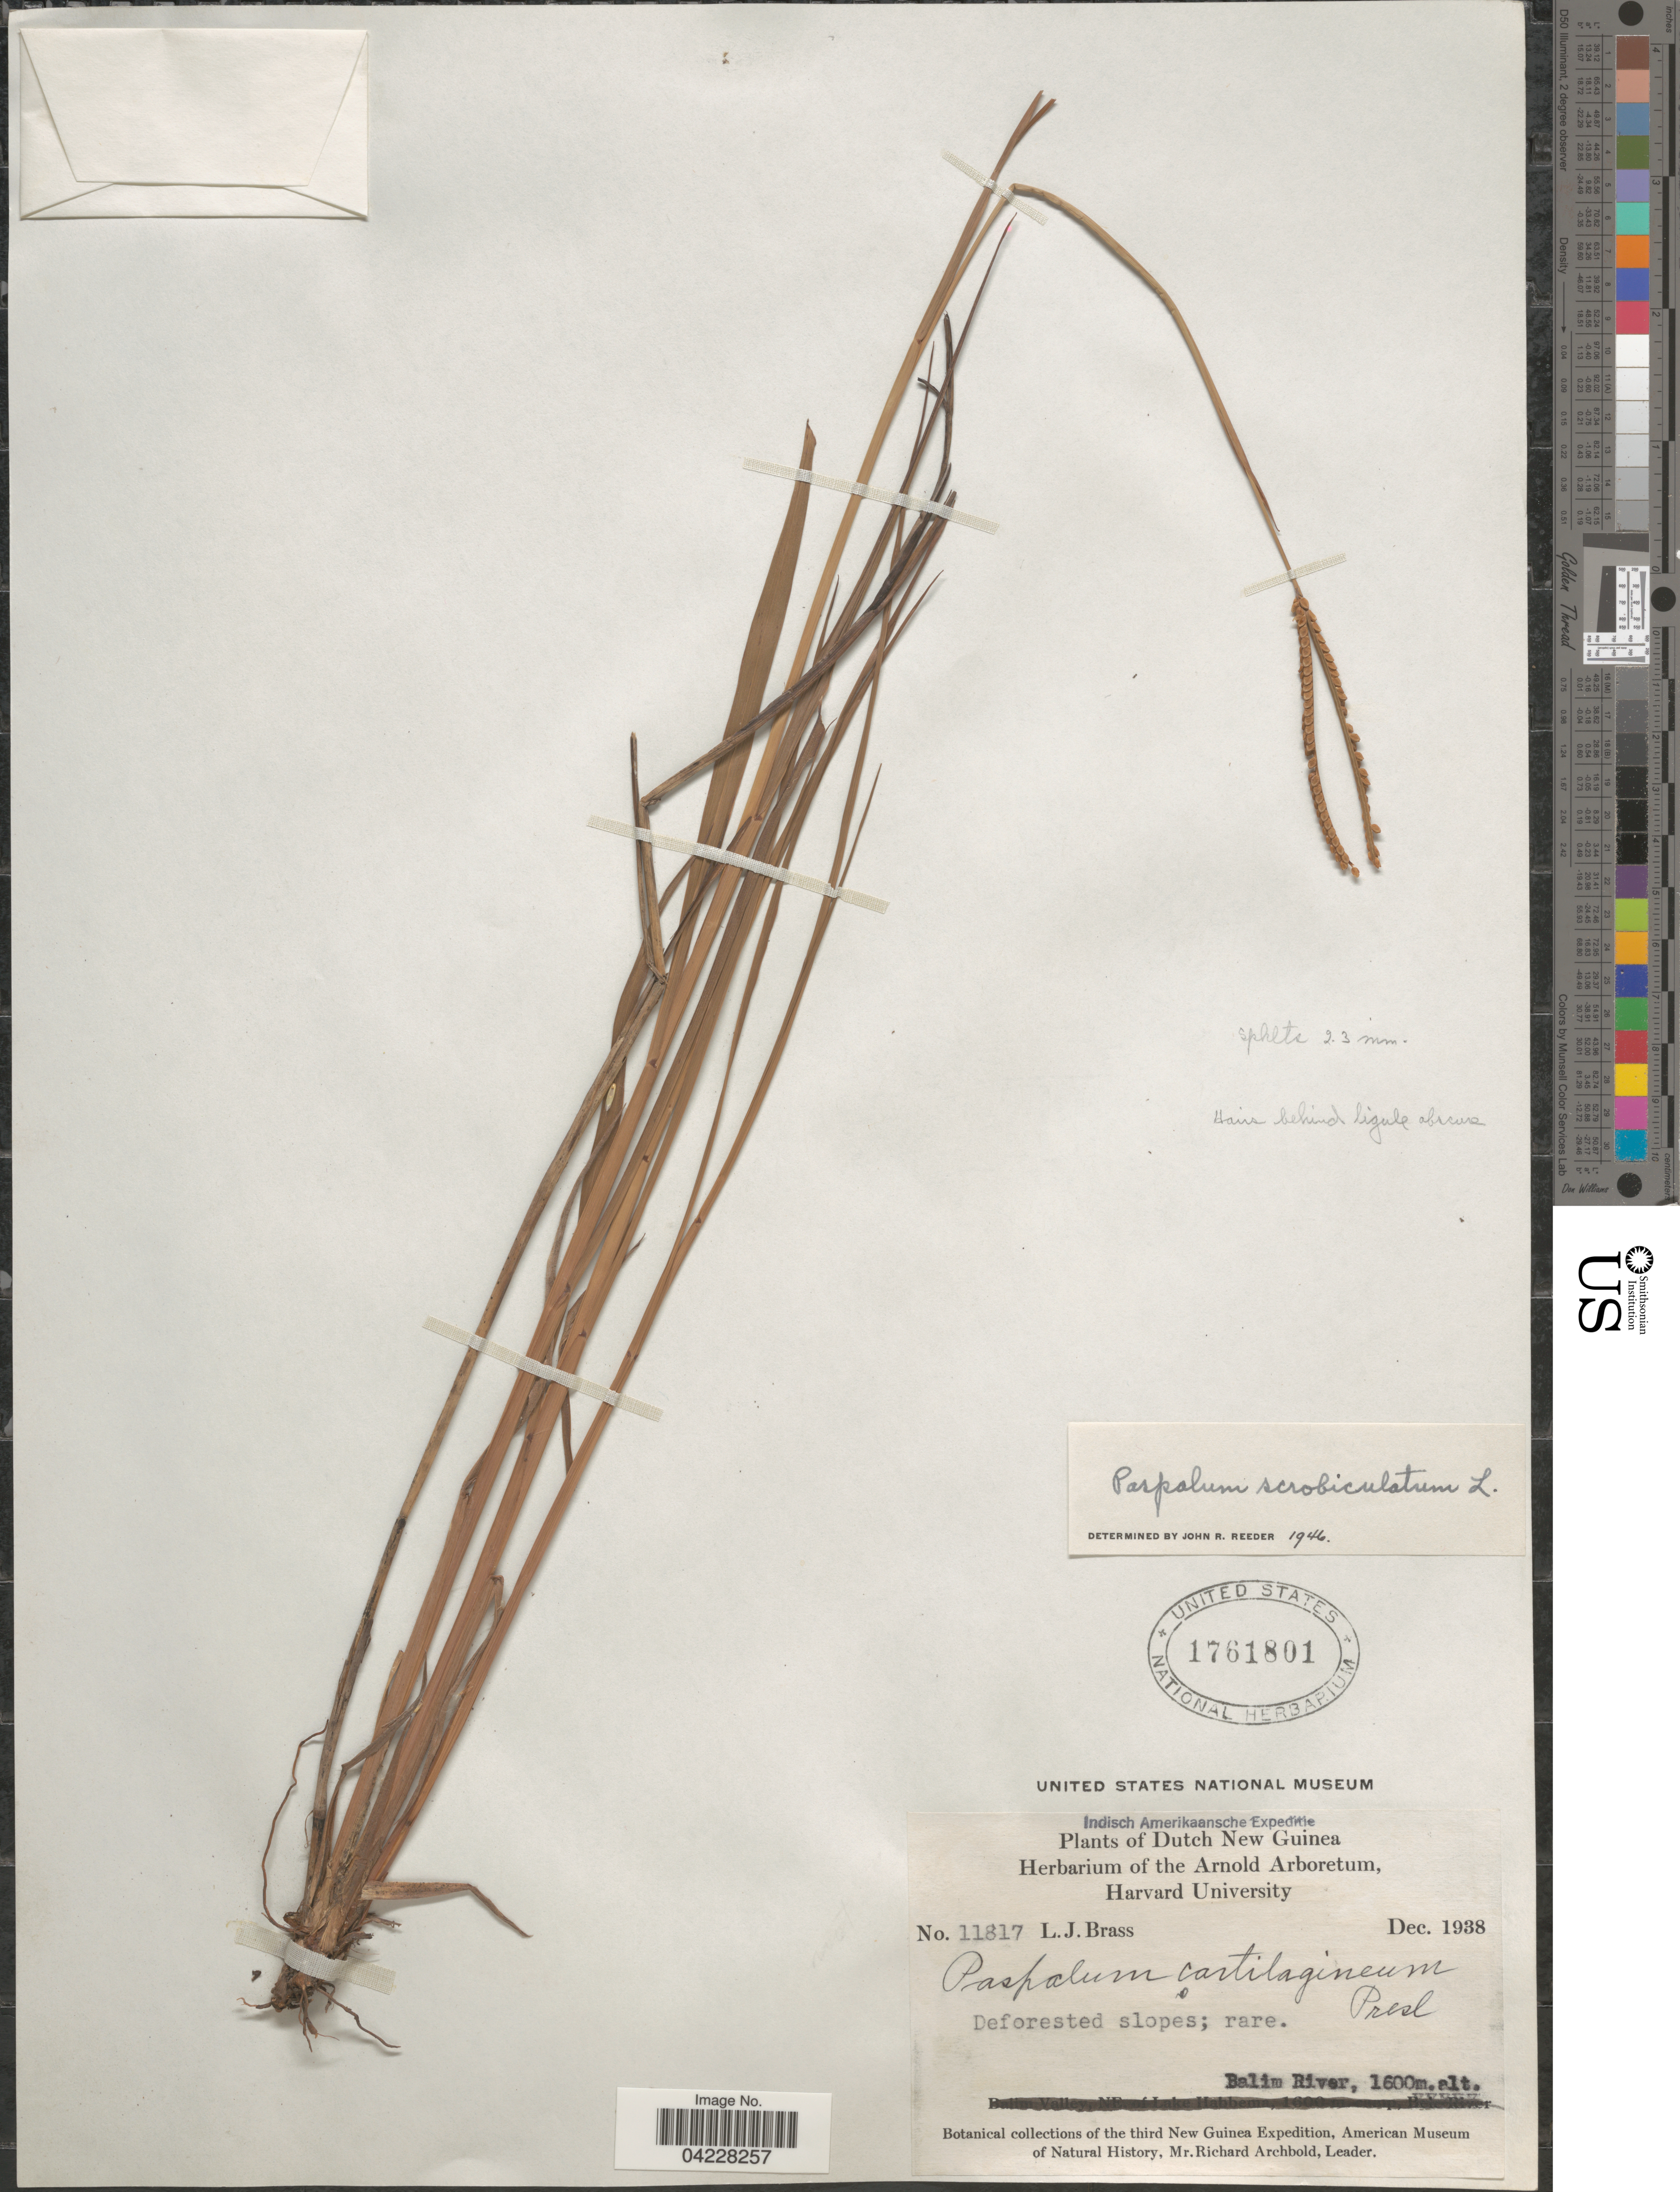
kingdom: Plantae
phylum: Tracheophyta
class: Liliopsida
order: Poales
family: Poaceae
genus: Paspalum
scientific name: Paspalum scrobiculatum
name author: L.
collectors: L. J. Brass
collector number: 11817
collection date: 1938-12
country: Indonesia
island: New Guinea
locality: Indisch Amerikaansche Expeditie. Dutch New Guinea. Balim River. The third New Guinea Expedition, American Museum of Natural History.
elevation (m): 1600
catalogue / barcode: US 1761801